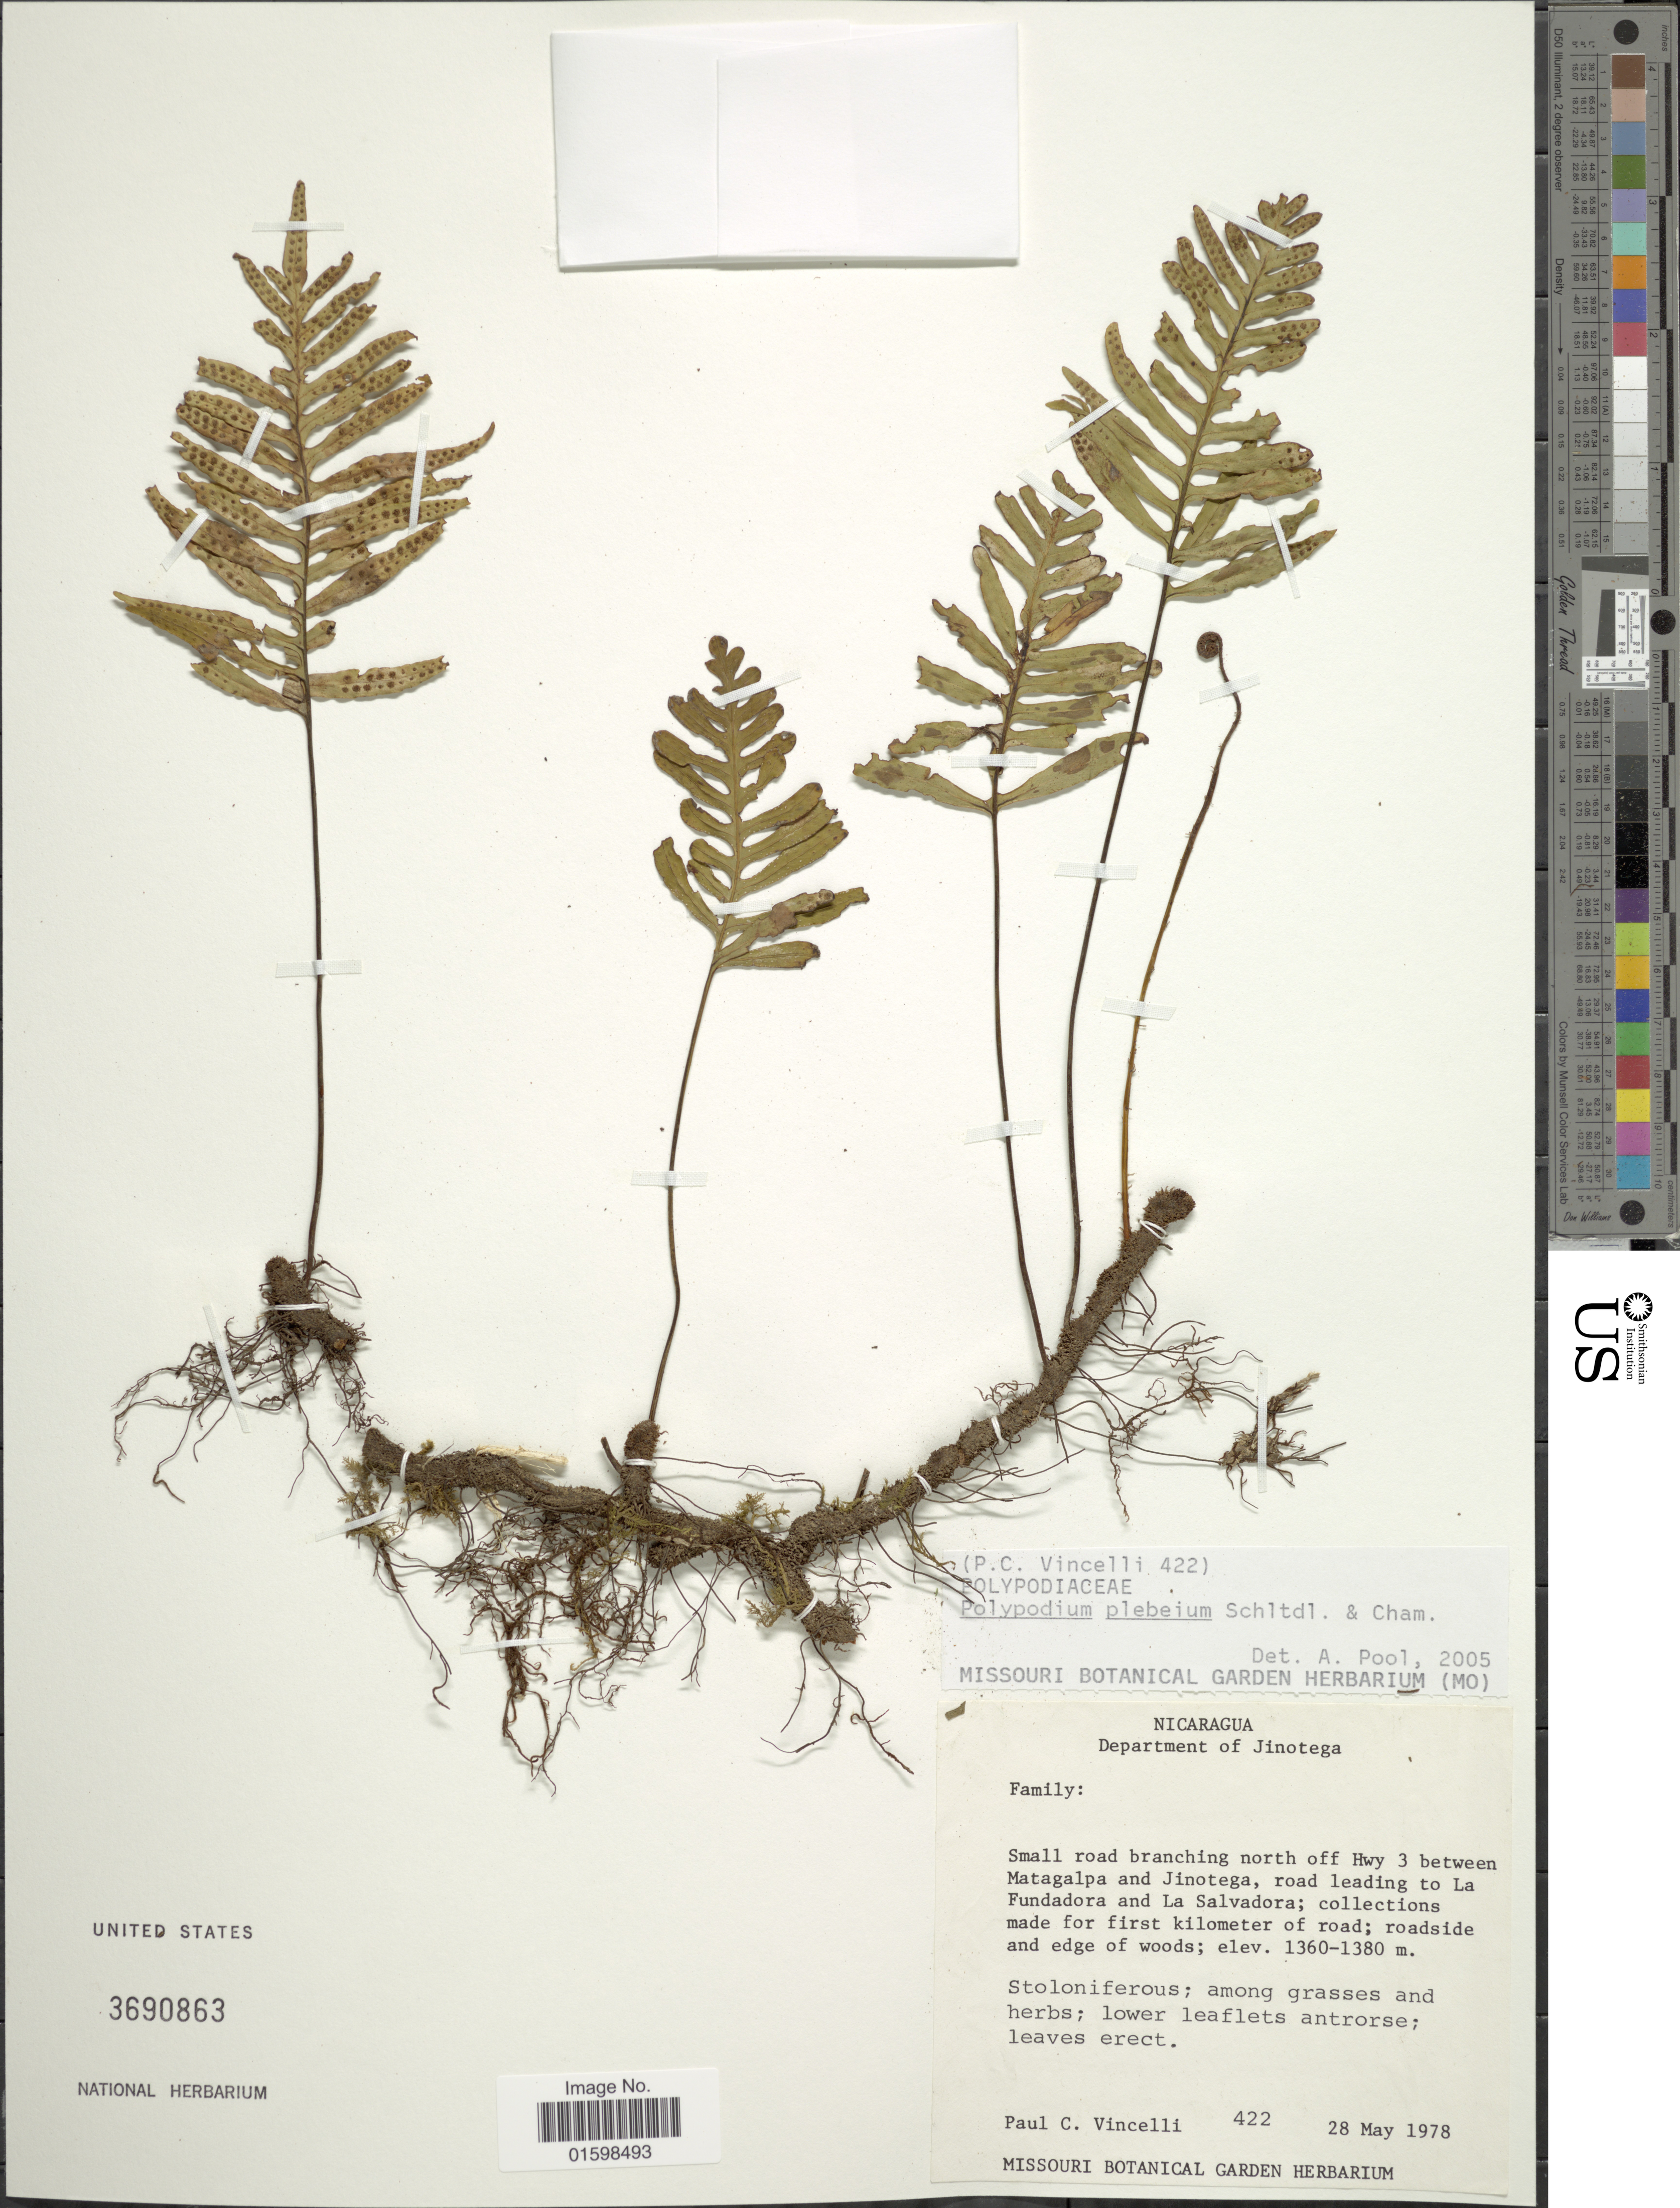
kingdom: Plantae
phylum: Tracheophyta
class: Polypodiopsida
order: Polypodiales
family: Polypodiaceae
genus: Pleopeltis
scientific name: Pleopeltis remota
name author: (Desv.) A.R. Sm.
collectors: P. Vincelli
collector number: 422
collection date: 1978-05-28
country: Nicaragua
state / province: Jinotega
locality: Small road branching north off Hwy 3 between Matagalpa and Jinotega, road leading to La Fundadora and La Salvadora; collections made for first kilometer road; roadside and edge of woods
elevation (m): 1360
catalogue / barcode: US 3690863